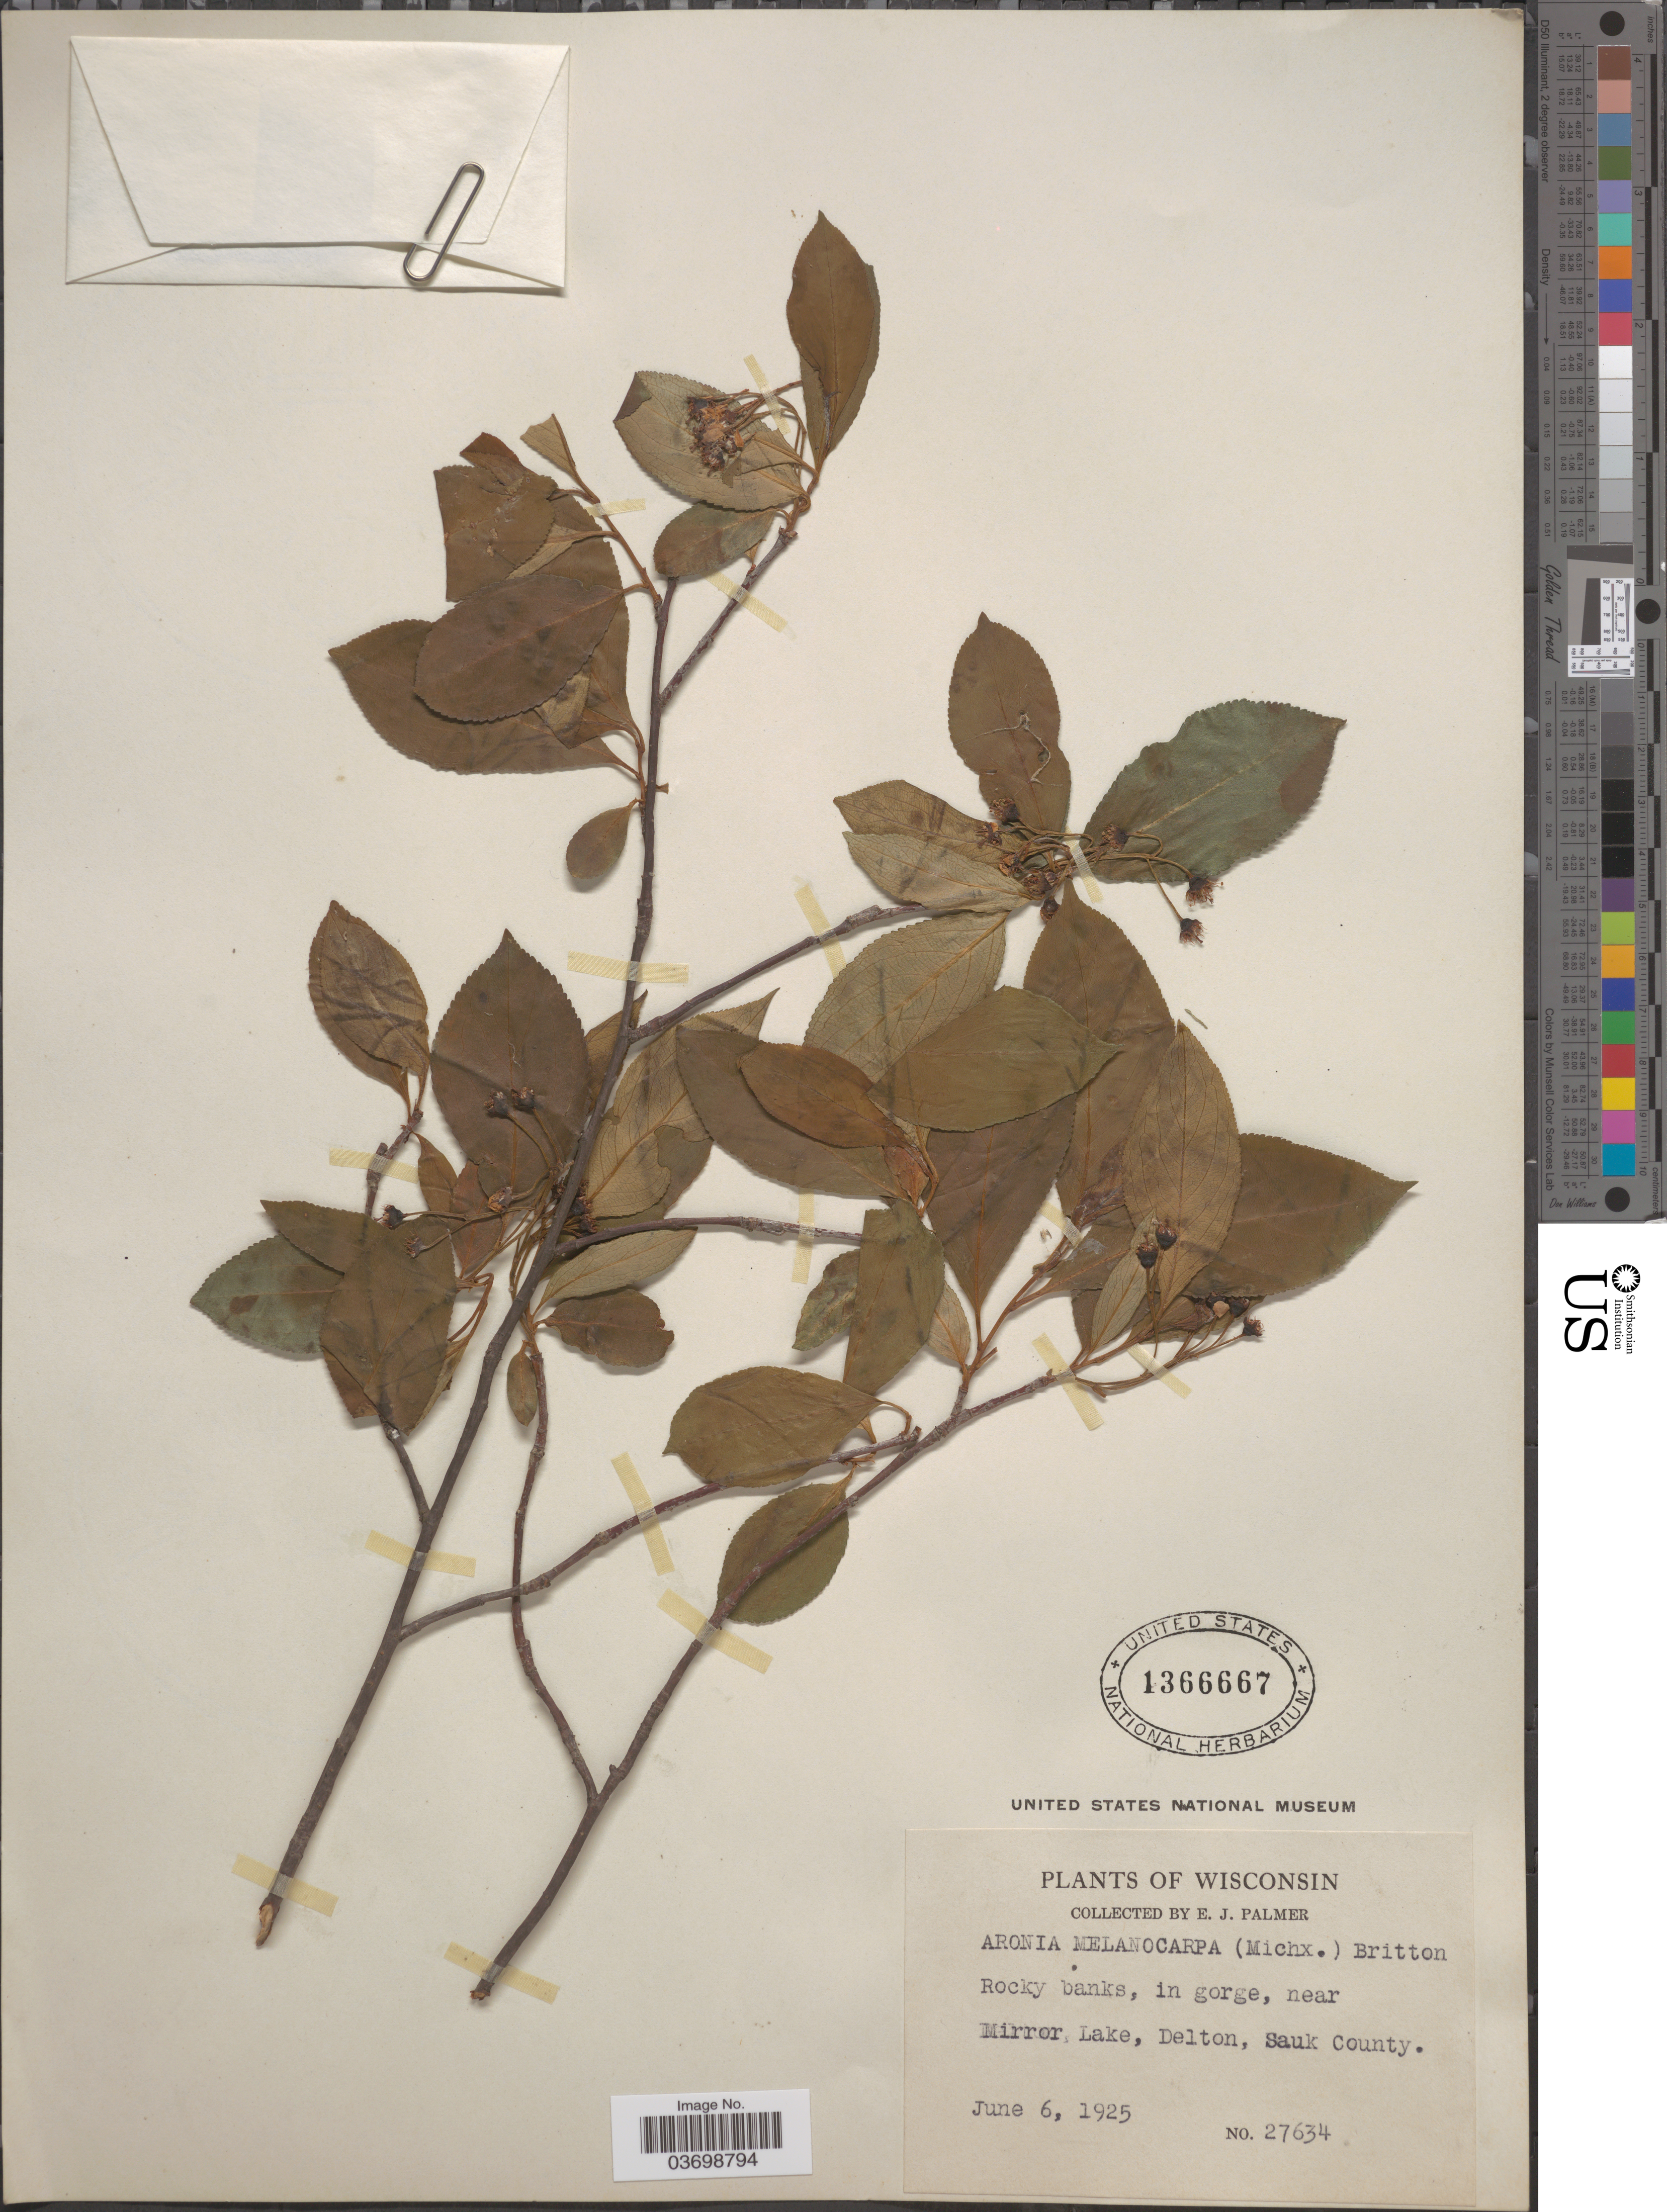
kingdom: Plantae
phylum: Tracheophyta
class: Magnoliopsida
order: Rosales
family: Rosaceae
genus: Aronia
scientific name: Aronia melanocarpa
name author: (Michx.) Elliott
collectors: E. J. Palmer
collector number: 27634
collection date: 1925-06-06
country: United States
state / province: Wisconsin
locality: Near Mirror Lake, Delton, Sauk County.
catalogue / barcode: US 1366667